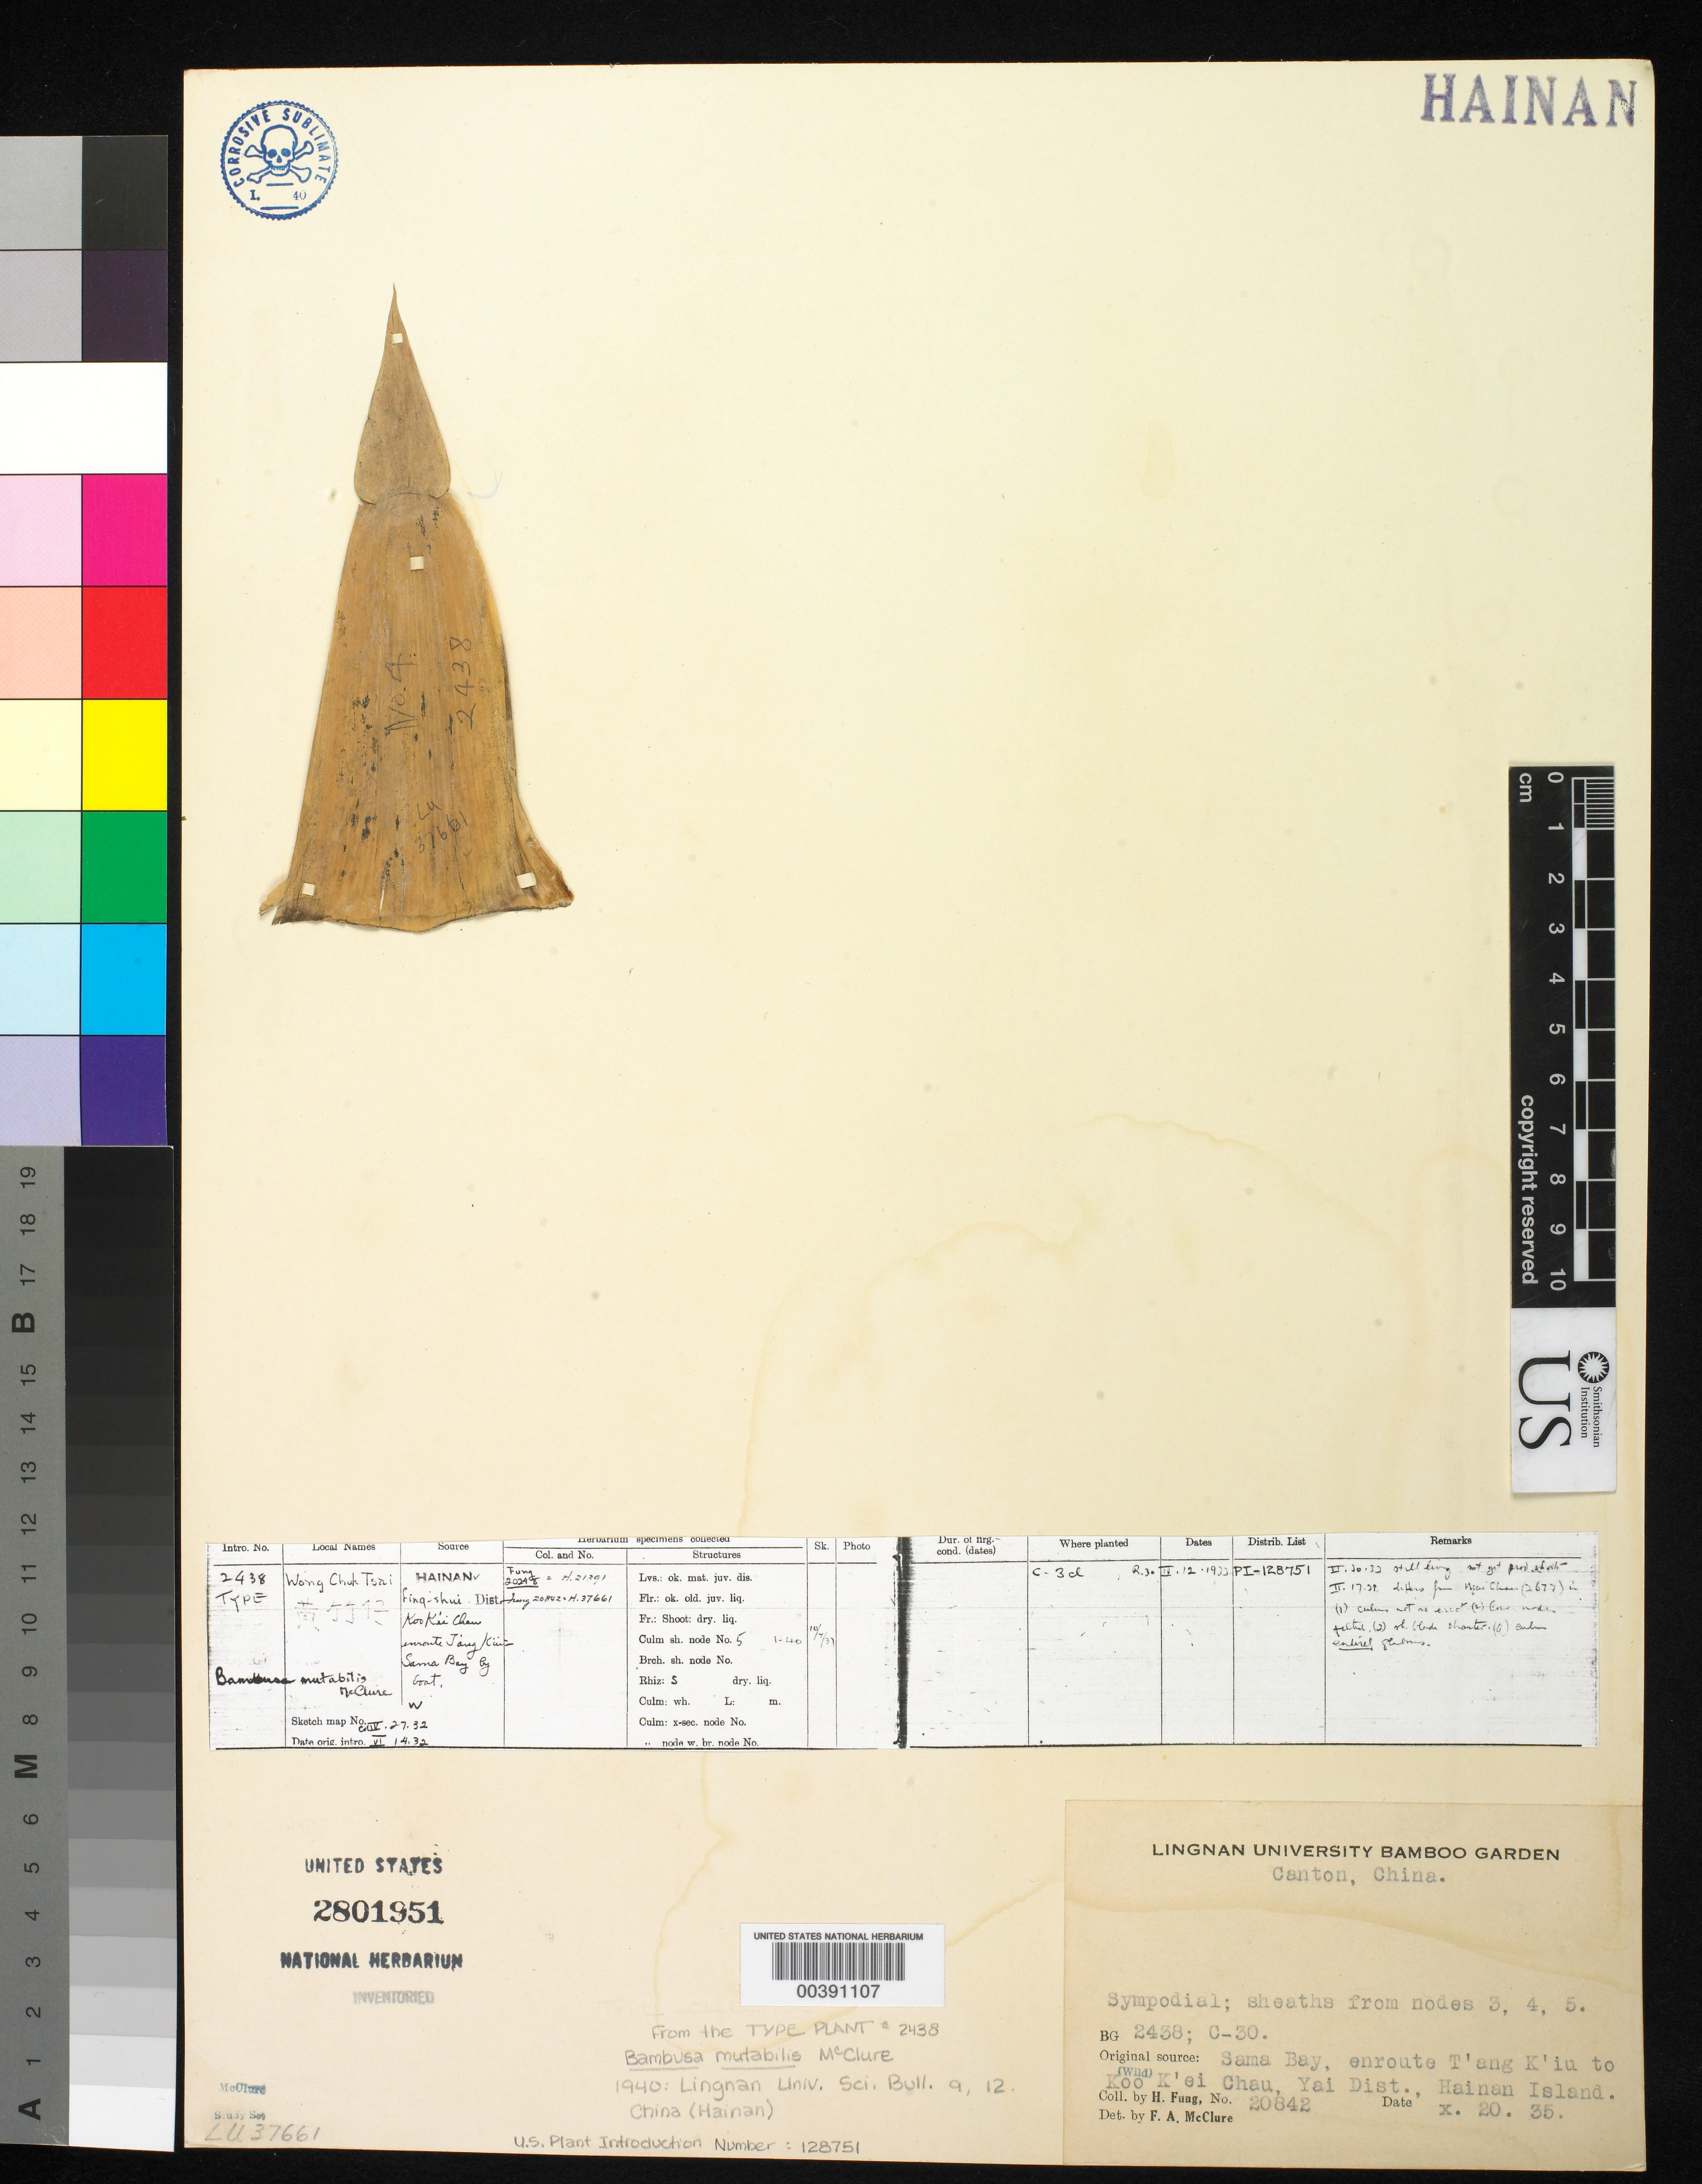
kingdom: Plantae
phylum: Tracheophyta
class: Liliopsida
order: Poales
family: Poaceae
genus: Bambusa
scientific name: Bambusa mutabilis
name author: McClure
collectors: H. L. Fung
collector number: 20842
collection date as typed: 20 Oct 1935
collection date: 1935-10-20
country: China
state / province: Hainan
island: Hainan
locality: Lingnan univ. bg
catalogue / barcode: US 2801951